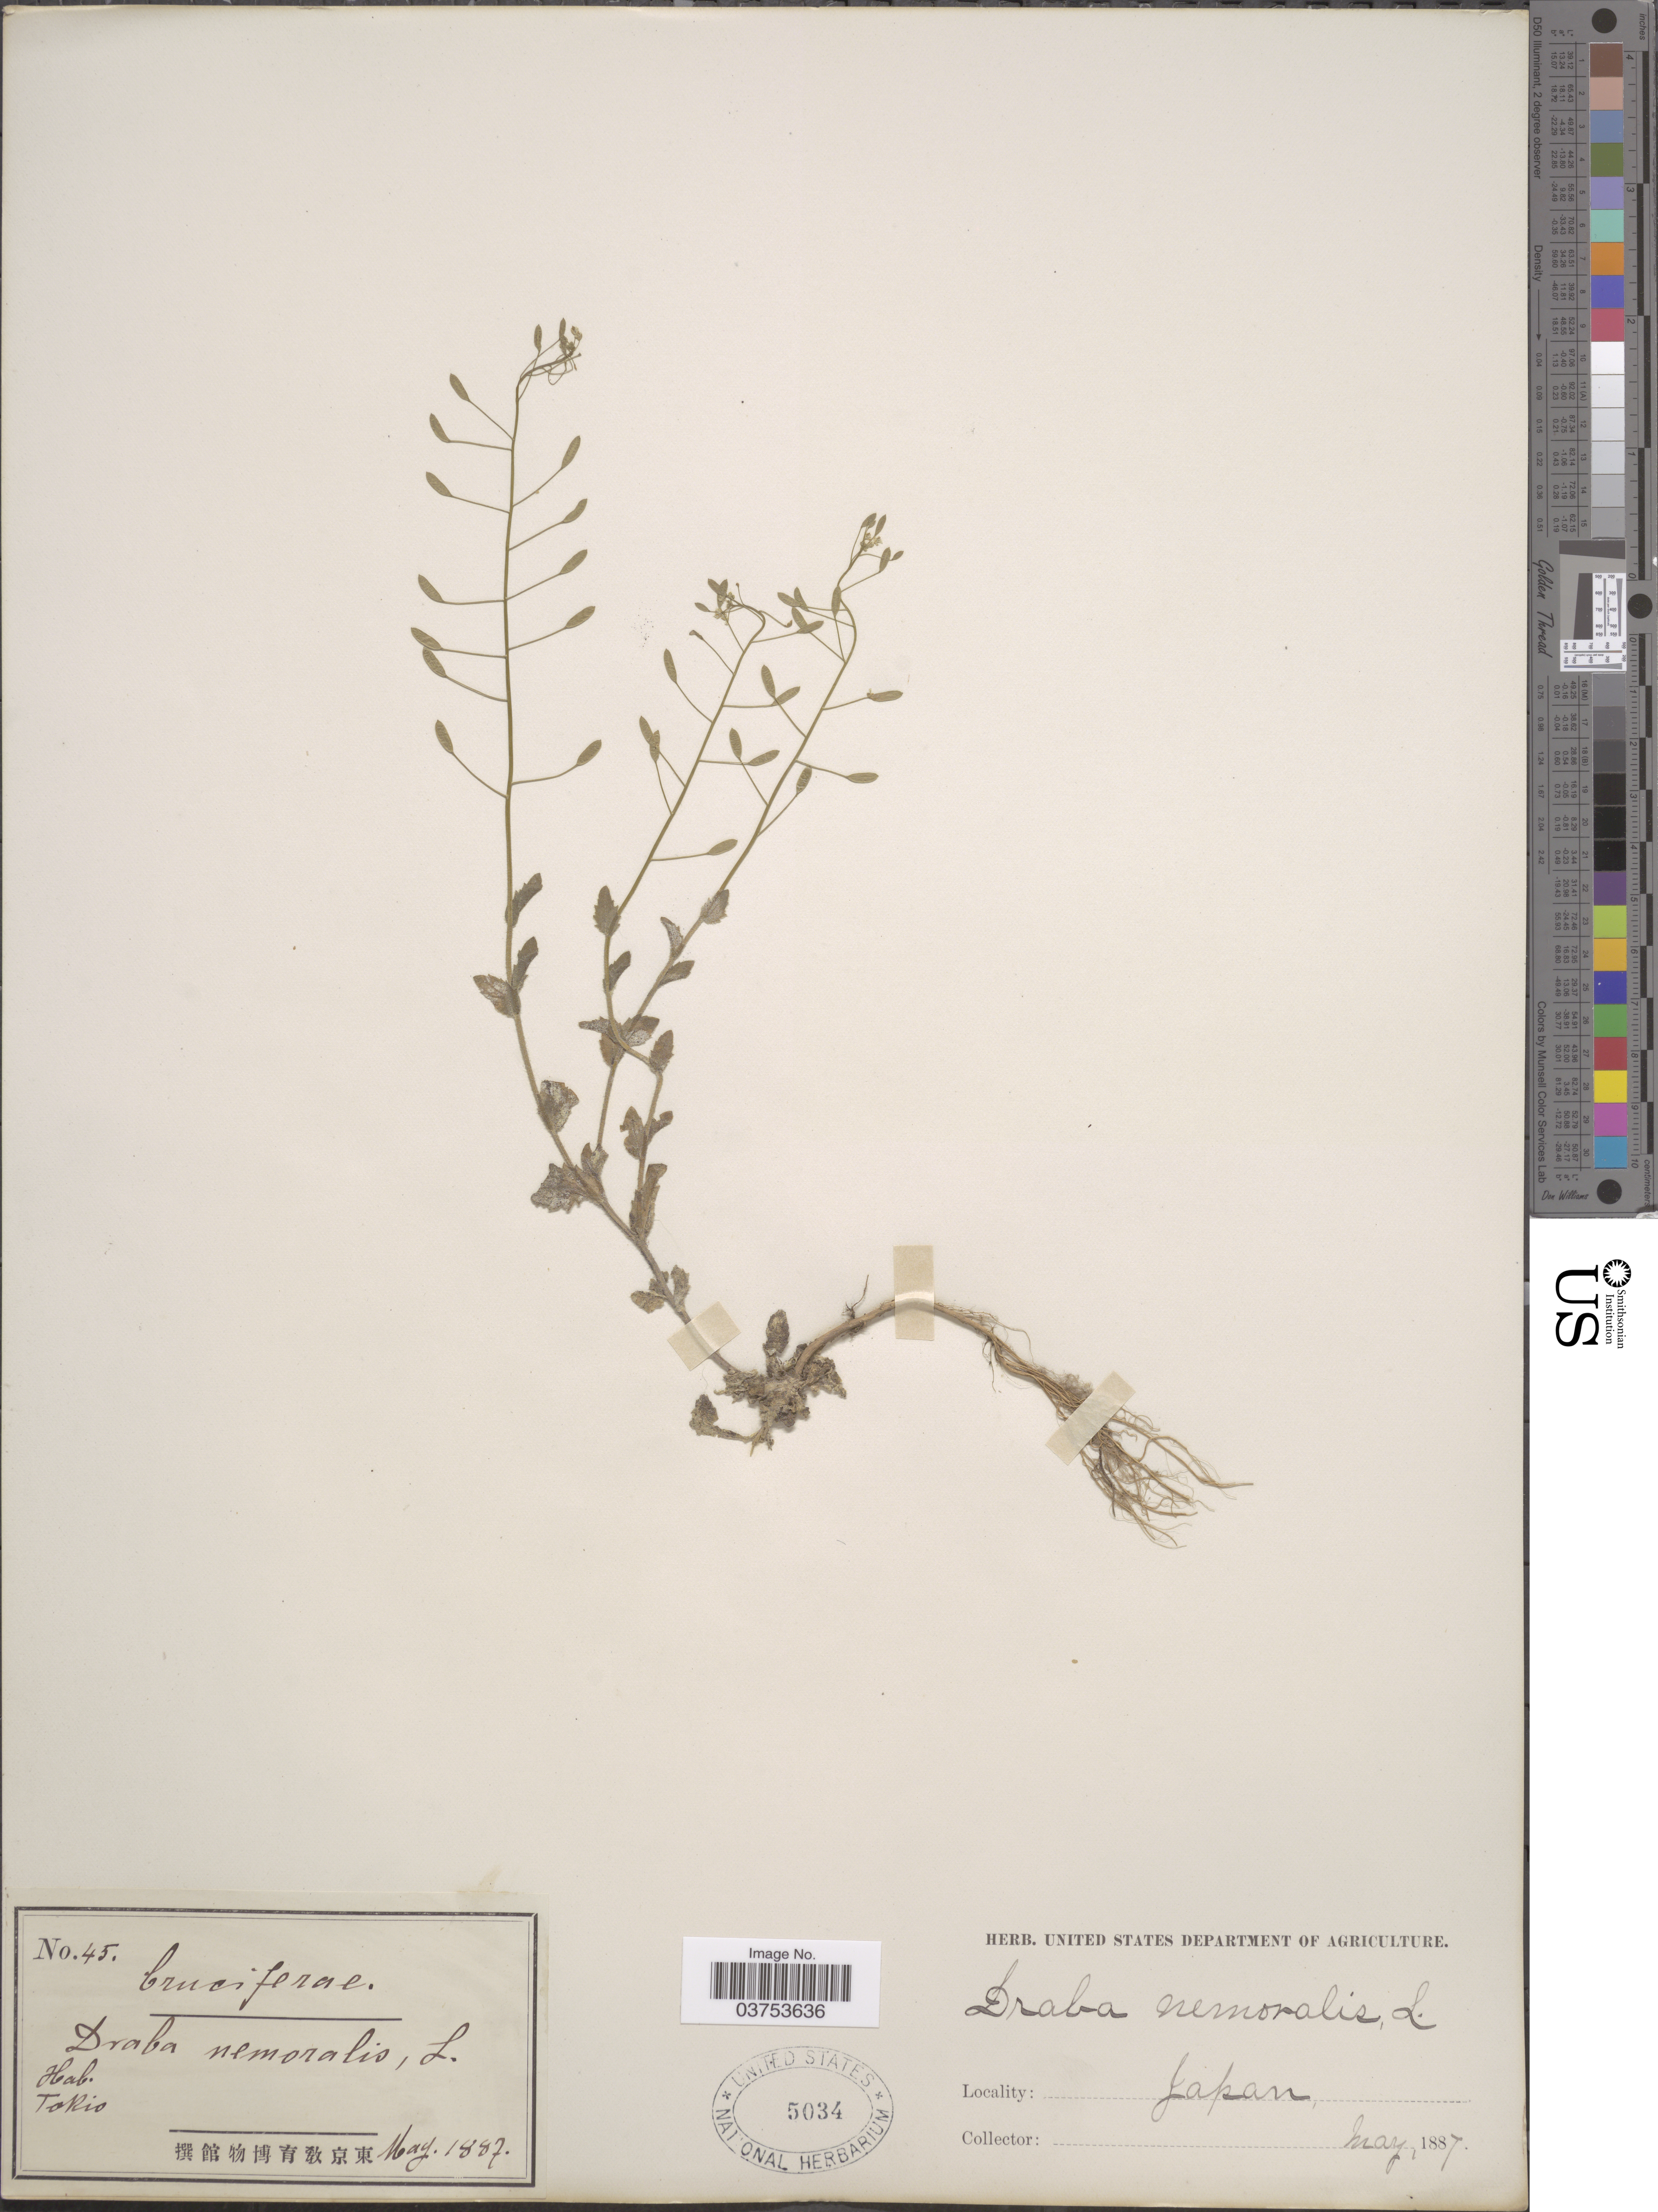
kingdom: Plantae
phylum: Tracheophyta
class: Magnoliopsida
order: Brassicales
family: Brassicaceae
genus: Draba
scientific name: Draba nemoralis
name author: Ehrh.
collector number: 45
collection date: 1887-05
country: Japan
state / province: Tokyo, Federal City of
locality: Tokio.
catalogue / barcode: US 5034